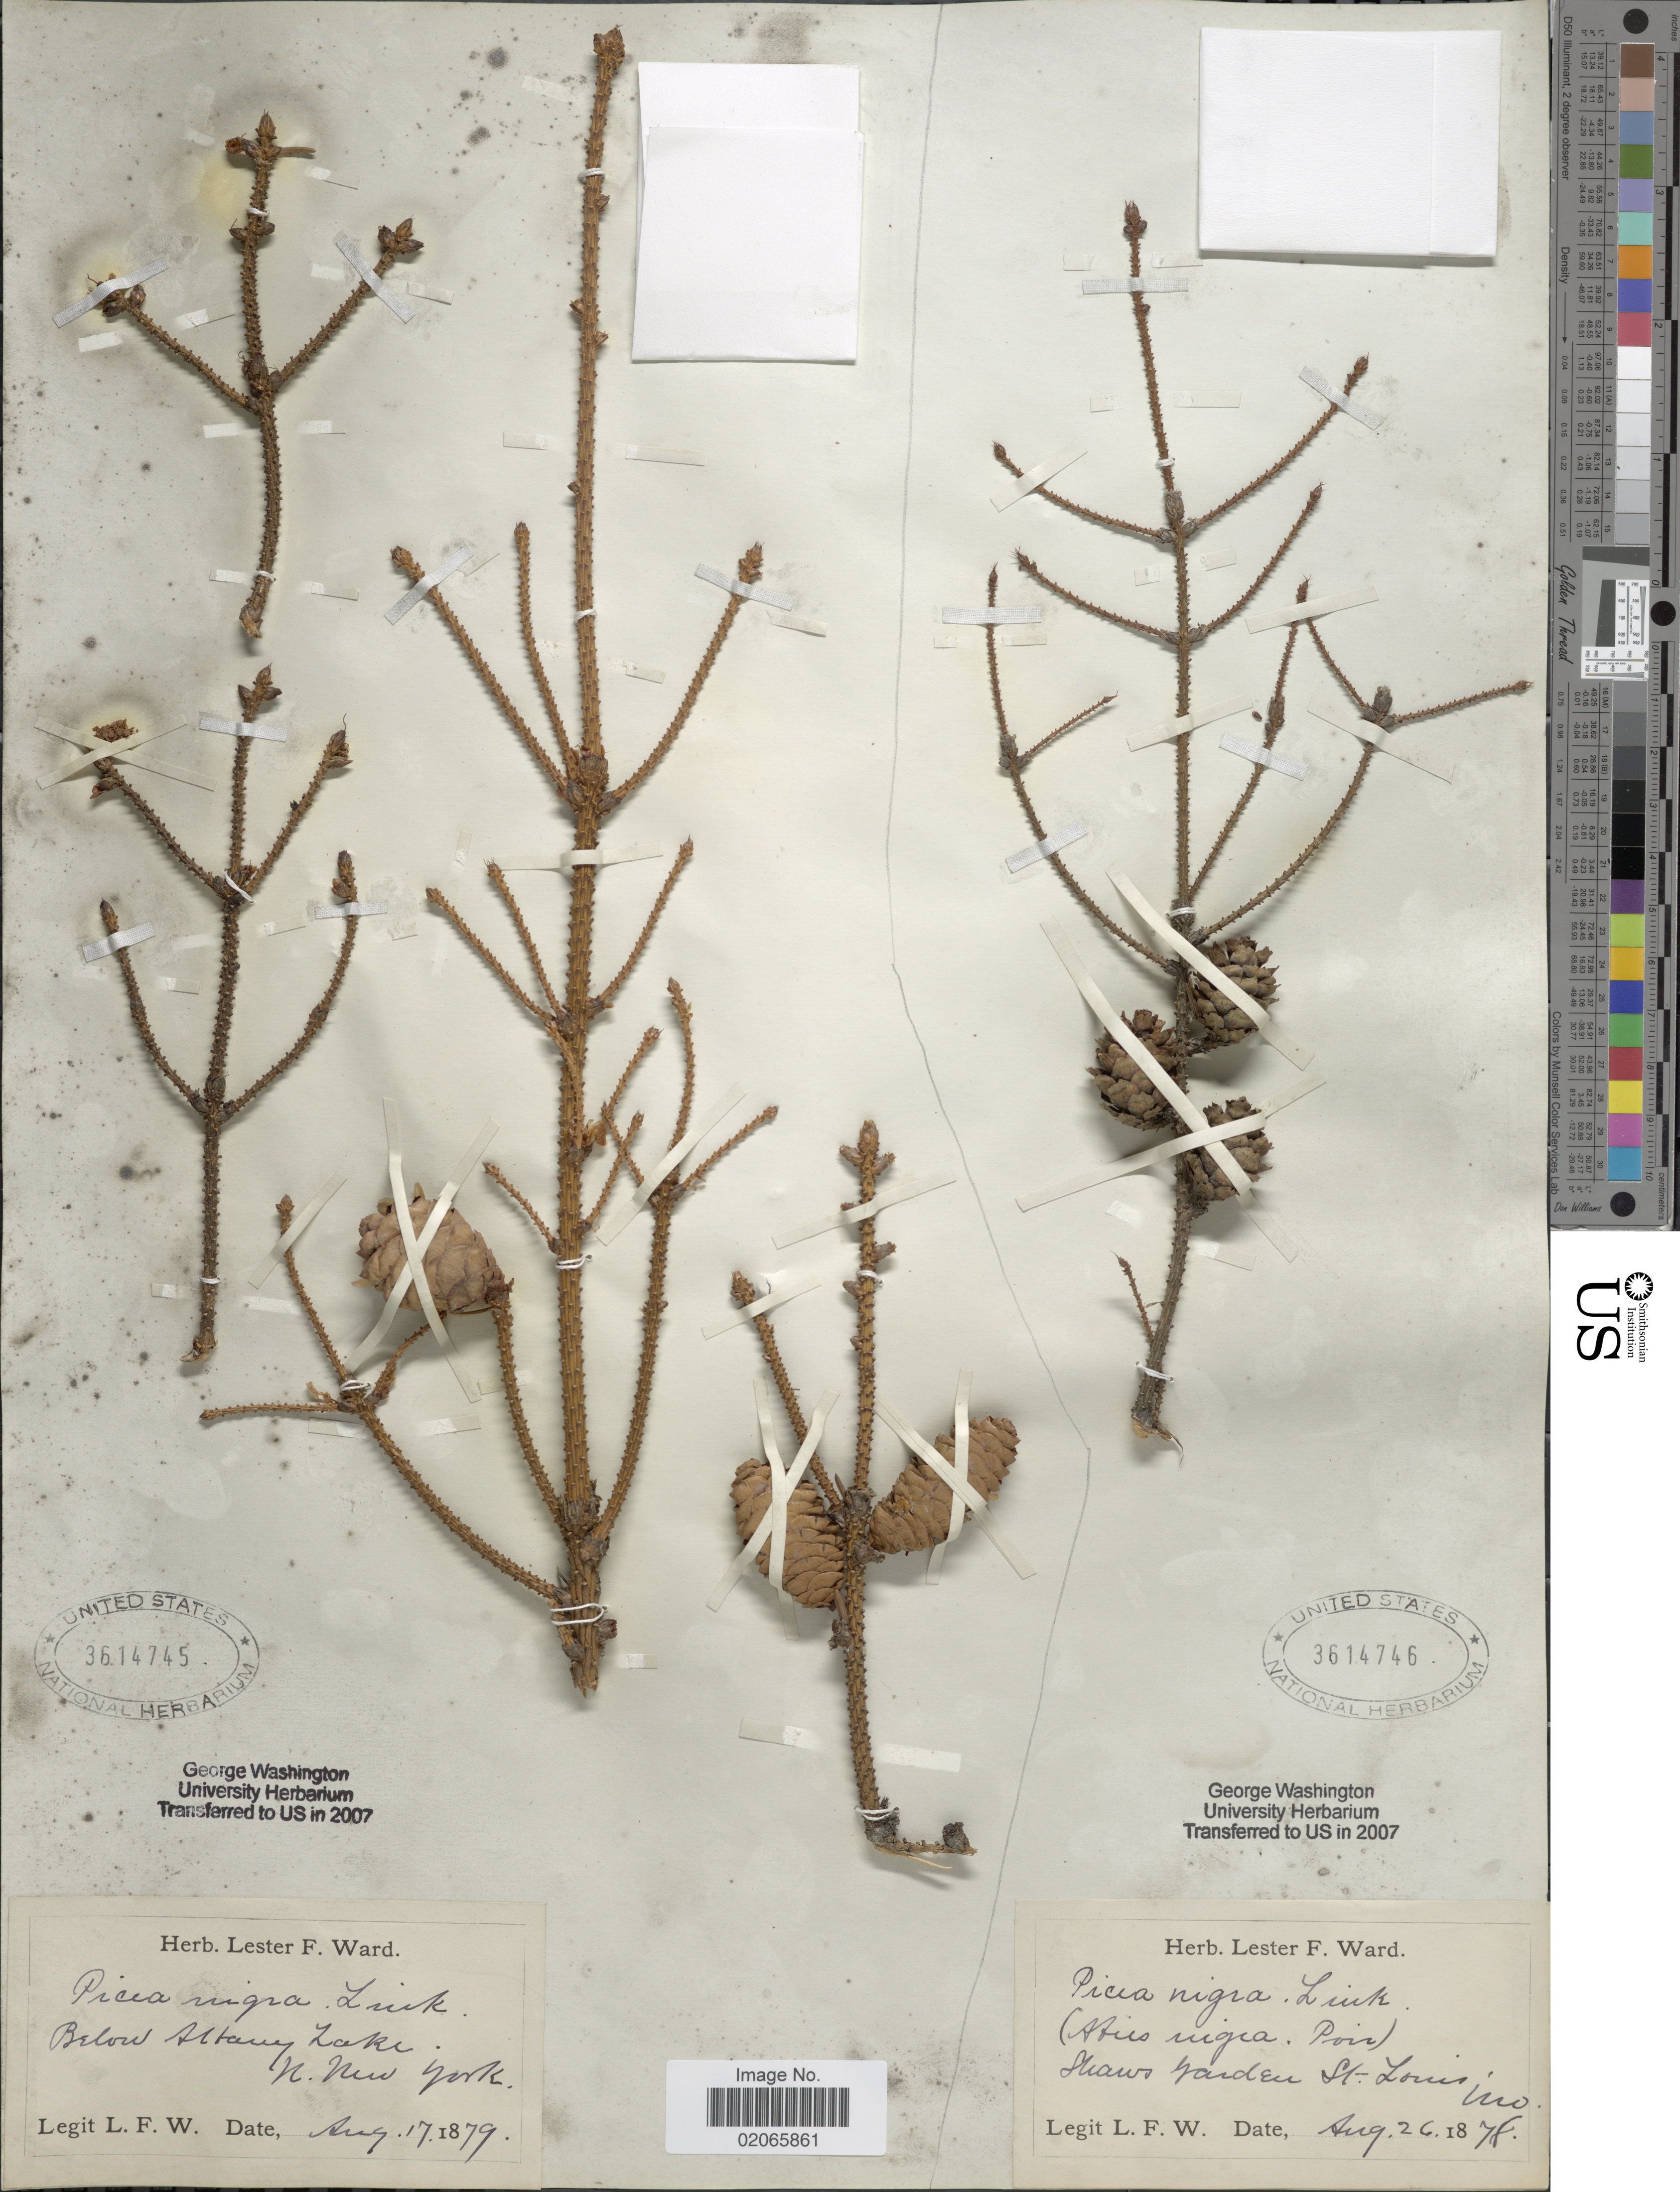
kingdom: Plantae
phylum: Tracheophyta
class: Pinopsida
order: Pinales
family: Pinaceae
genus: Abies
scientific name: Abies nigra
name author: Du Roi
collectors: L. F. Ward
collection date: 1879-08-17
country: United States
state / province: New York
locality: Below Albany Lake. N. New York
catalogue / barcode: US 3614745